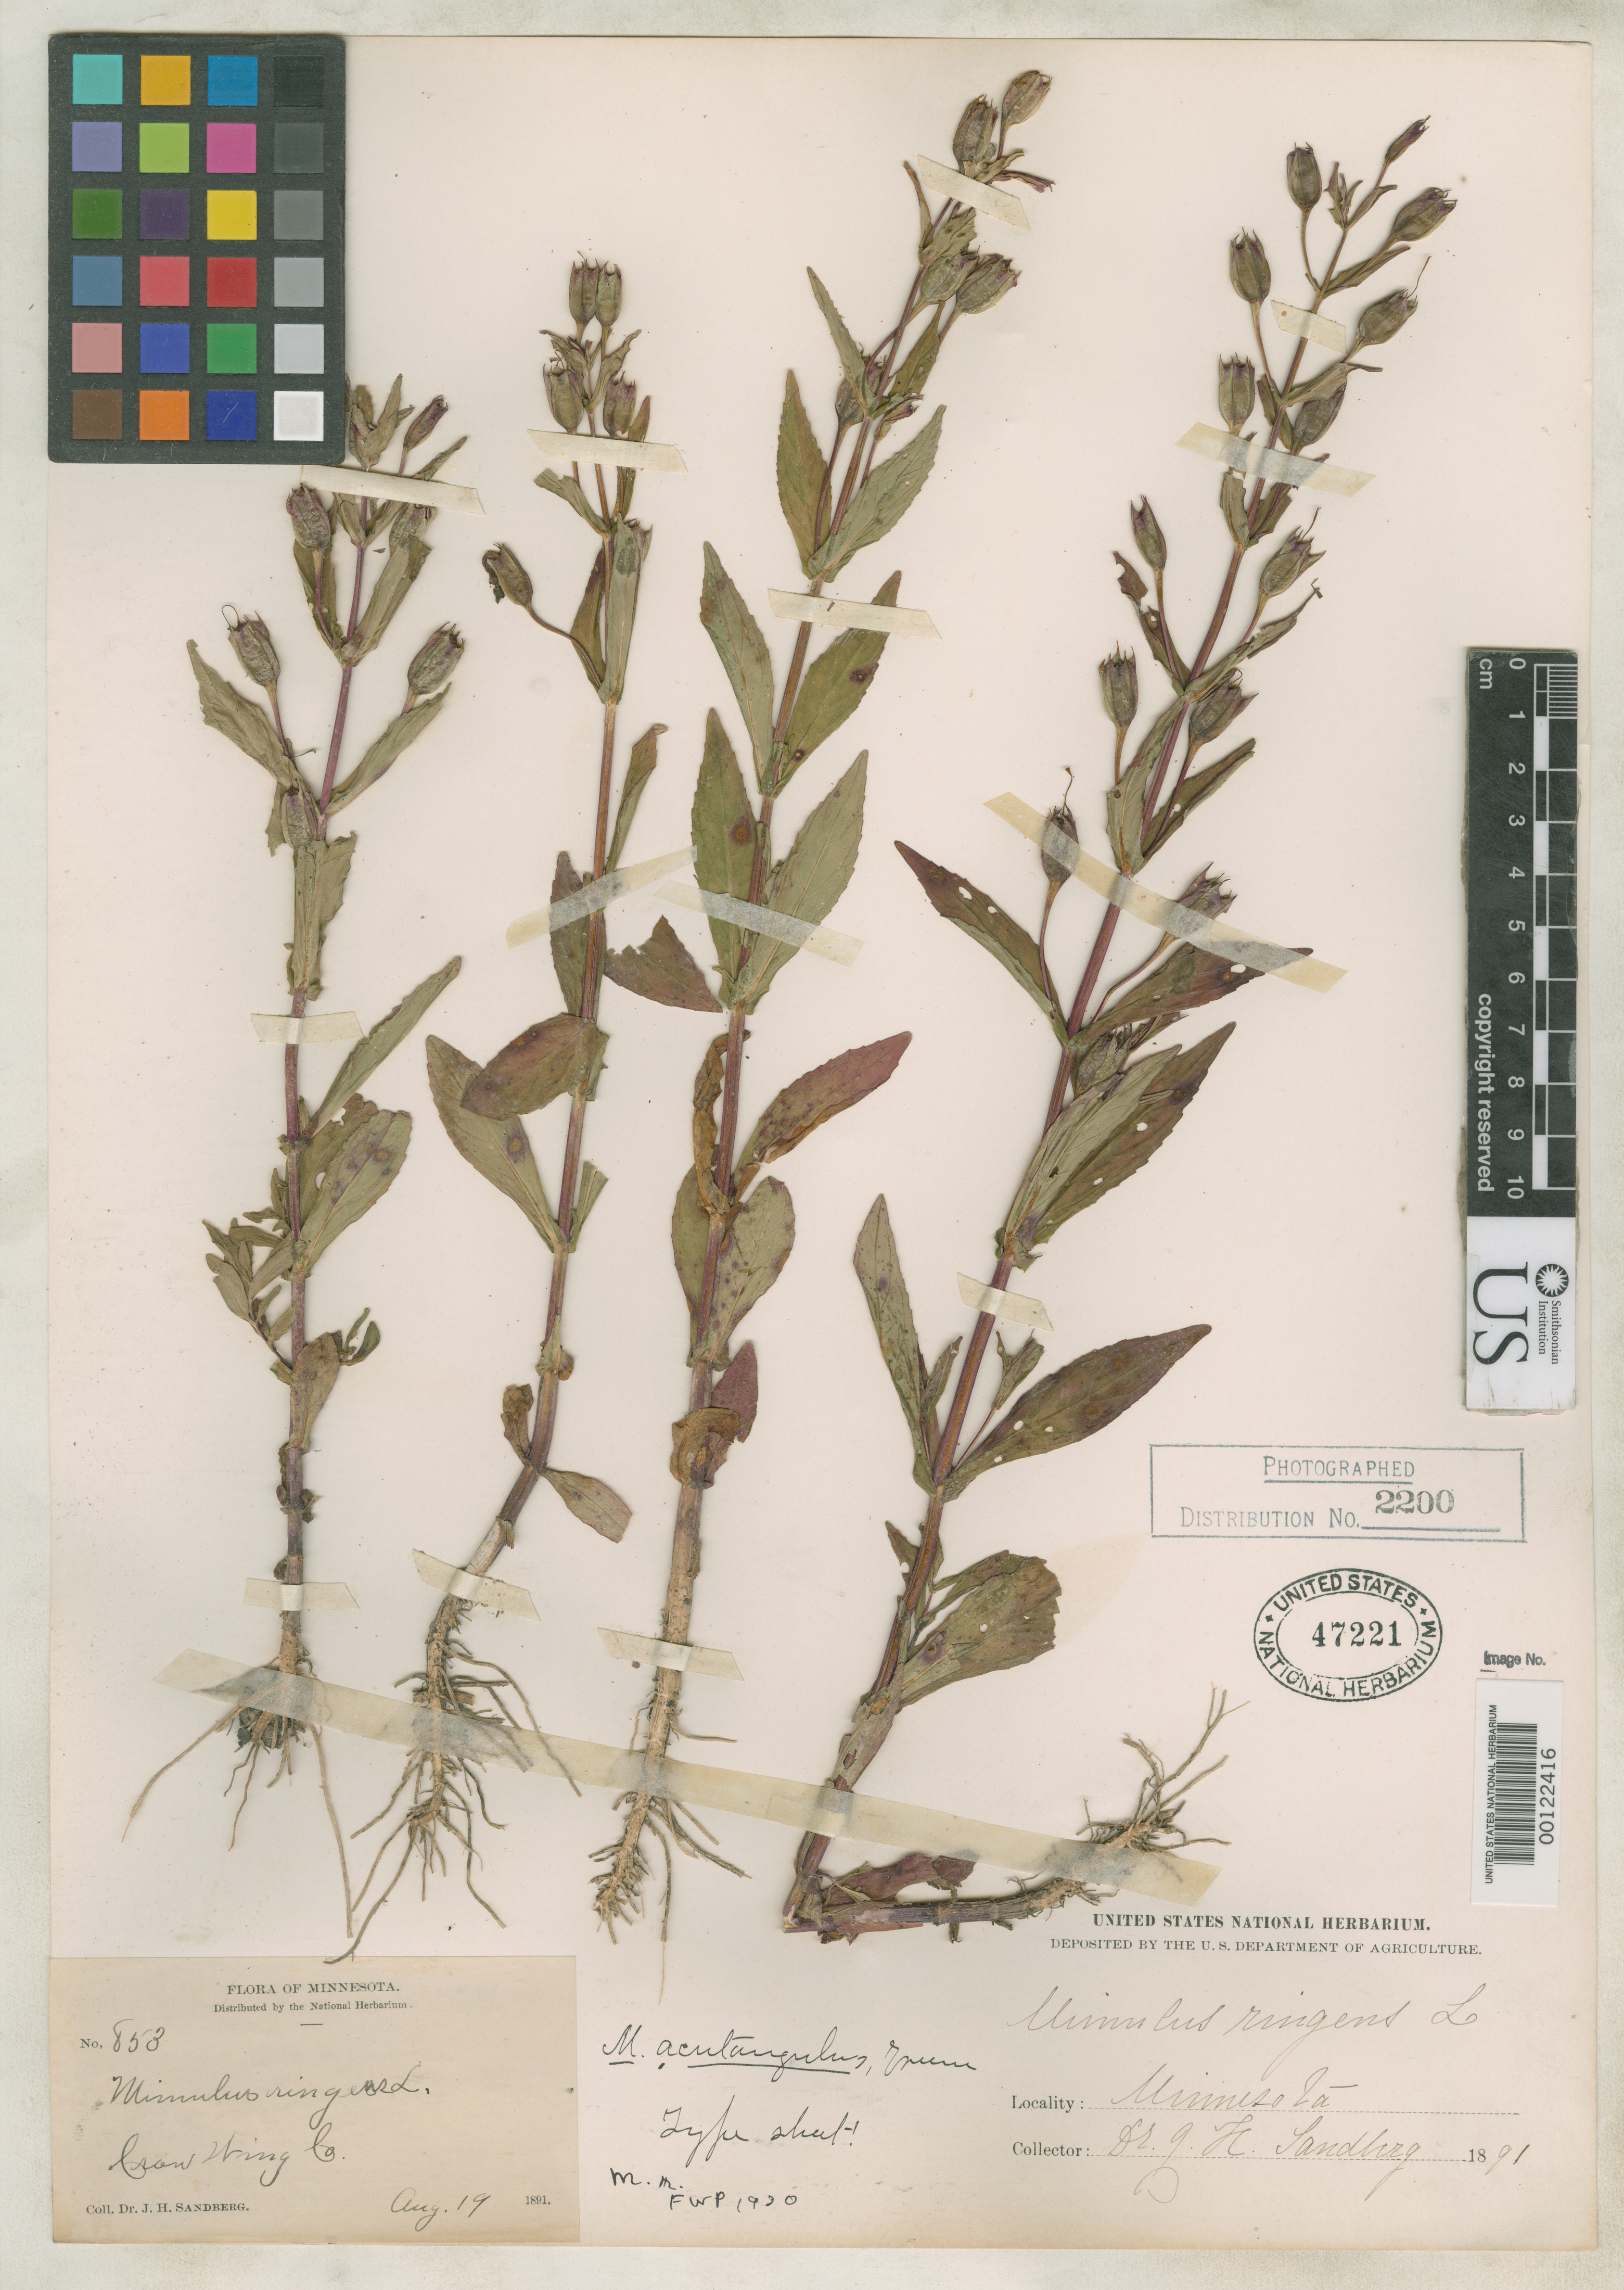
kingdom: Plantae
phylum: Tracheophyta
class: Magnoliopsida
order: Lamiales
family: Phrymaceae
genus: Mimulus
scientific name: Mimulus acutangulus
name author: Greene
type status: Holotype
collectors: J. H. Sandberg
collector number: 853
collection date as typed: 19 Aug 1891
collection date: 1891-08-19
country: United States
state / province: Minnesota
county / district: Crow Wing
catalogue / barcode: US 47221